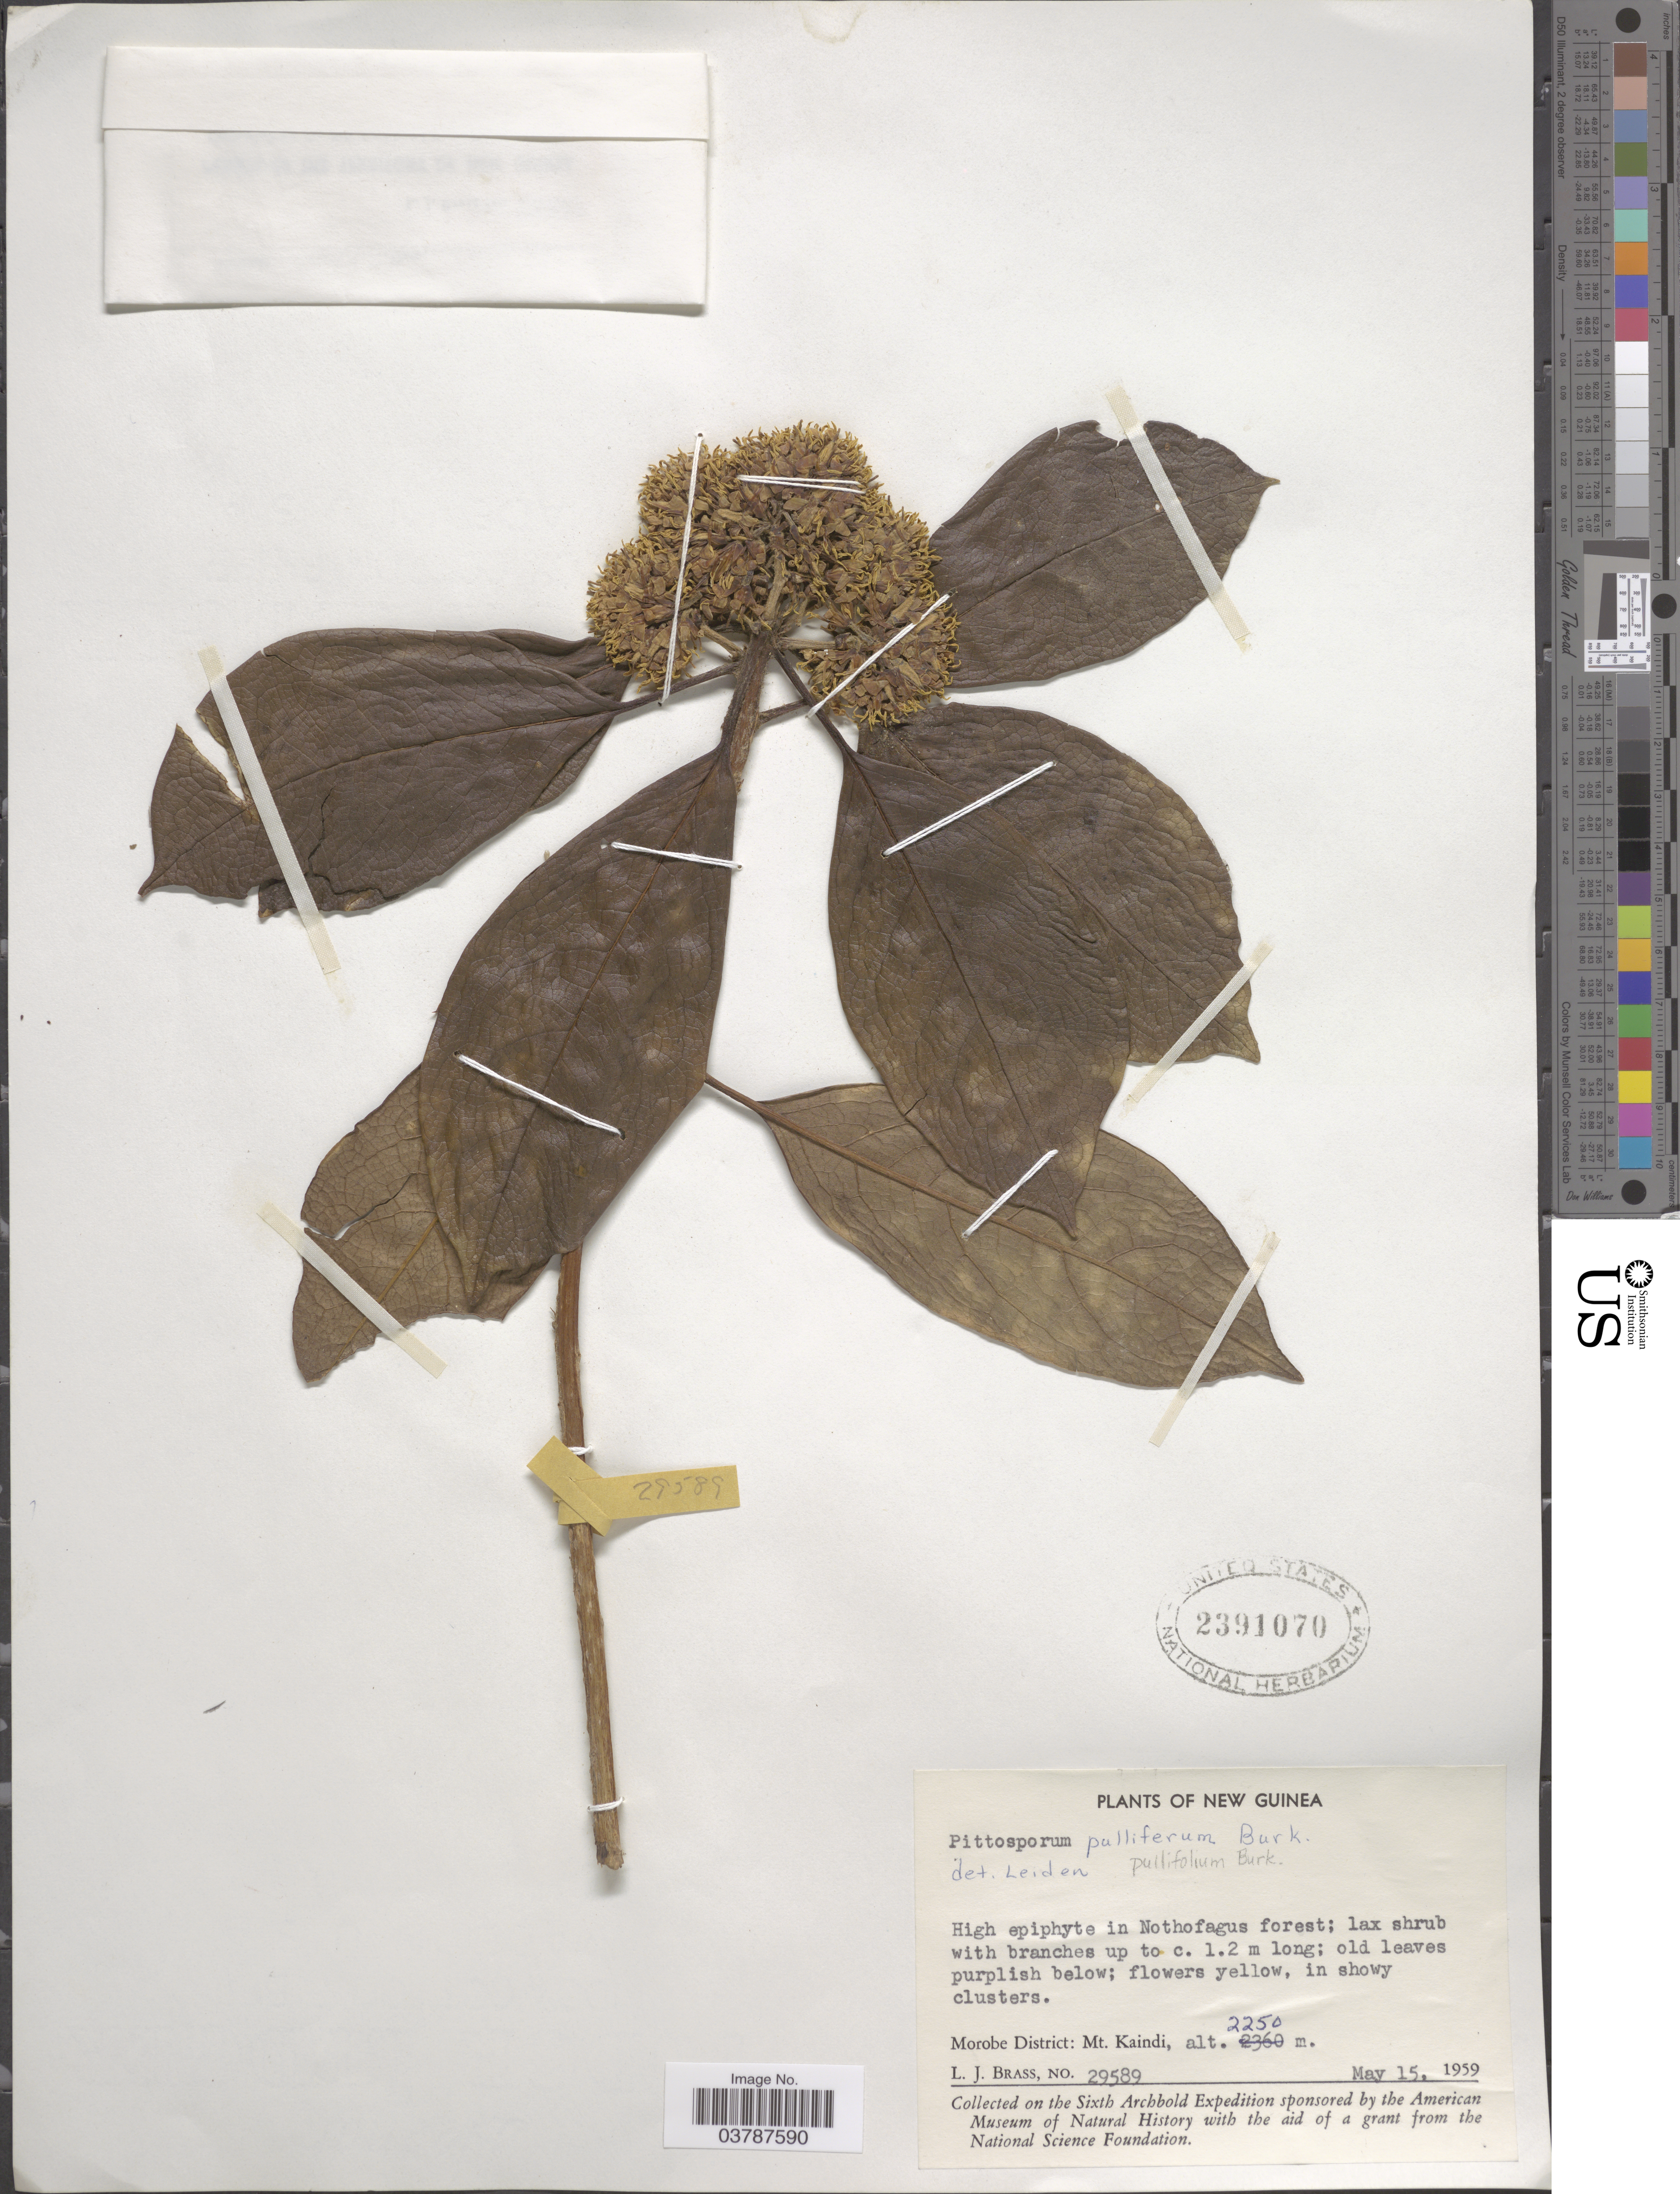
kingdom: Plantae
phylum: Tracheophyta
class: Magnoliopsida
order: Apiales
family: Pittosporaceae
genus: Pittosporum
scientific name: Pittosporum pullifolium subsp. pullifolium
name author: Burkill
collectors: L. J. Brass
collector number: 29589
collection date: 1959-05-15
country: Papua New Guinea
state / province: Morobe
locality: New Guinea. Morobe District: Mt. Kaindi.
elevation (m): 2250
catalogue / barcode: US 2391070